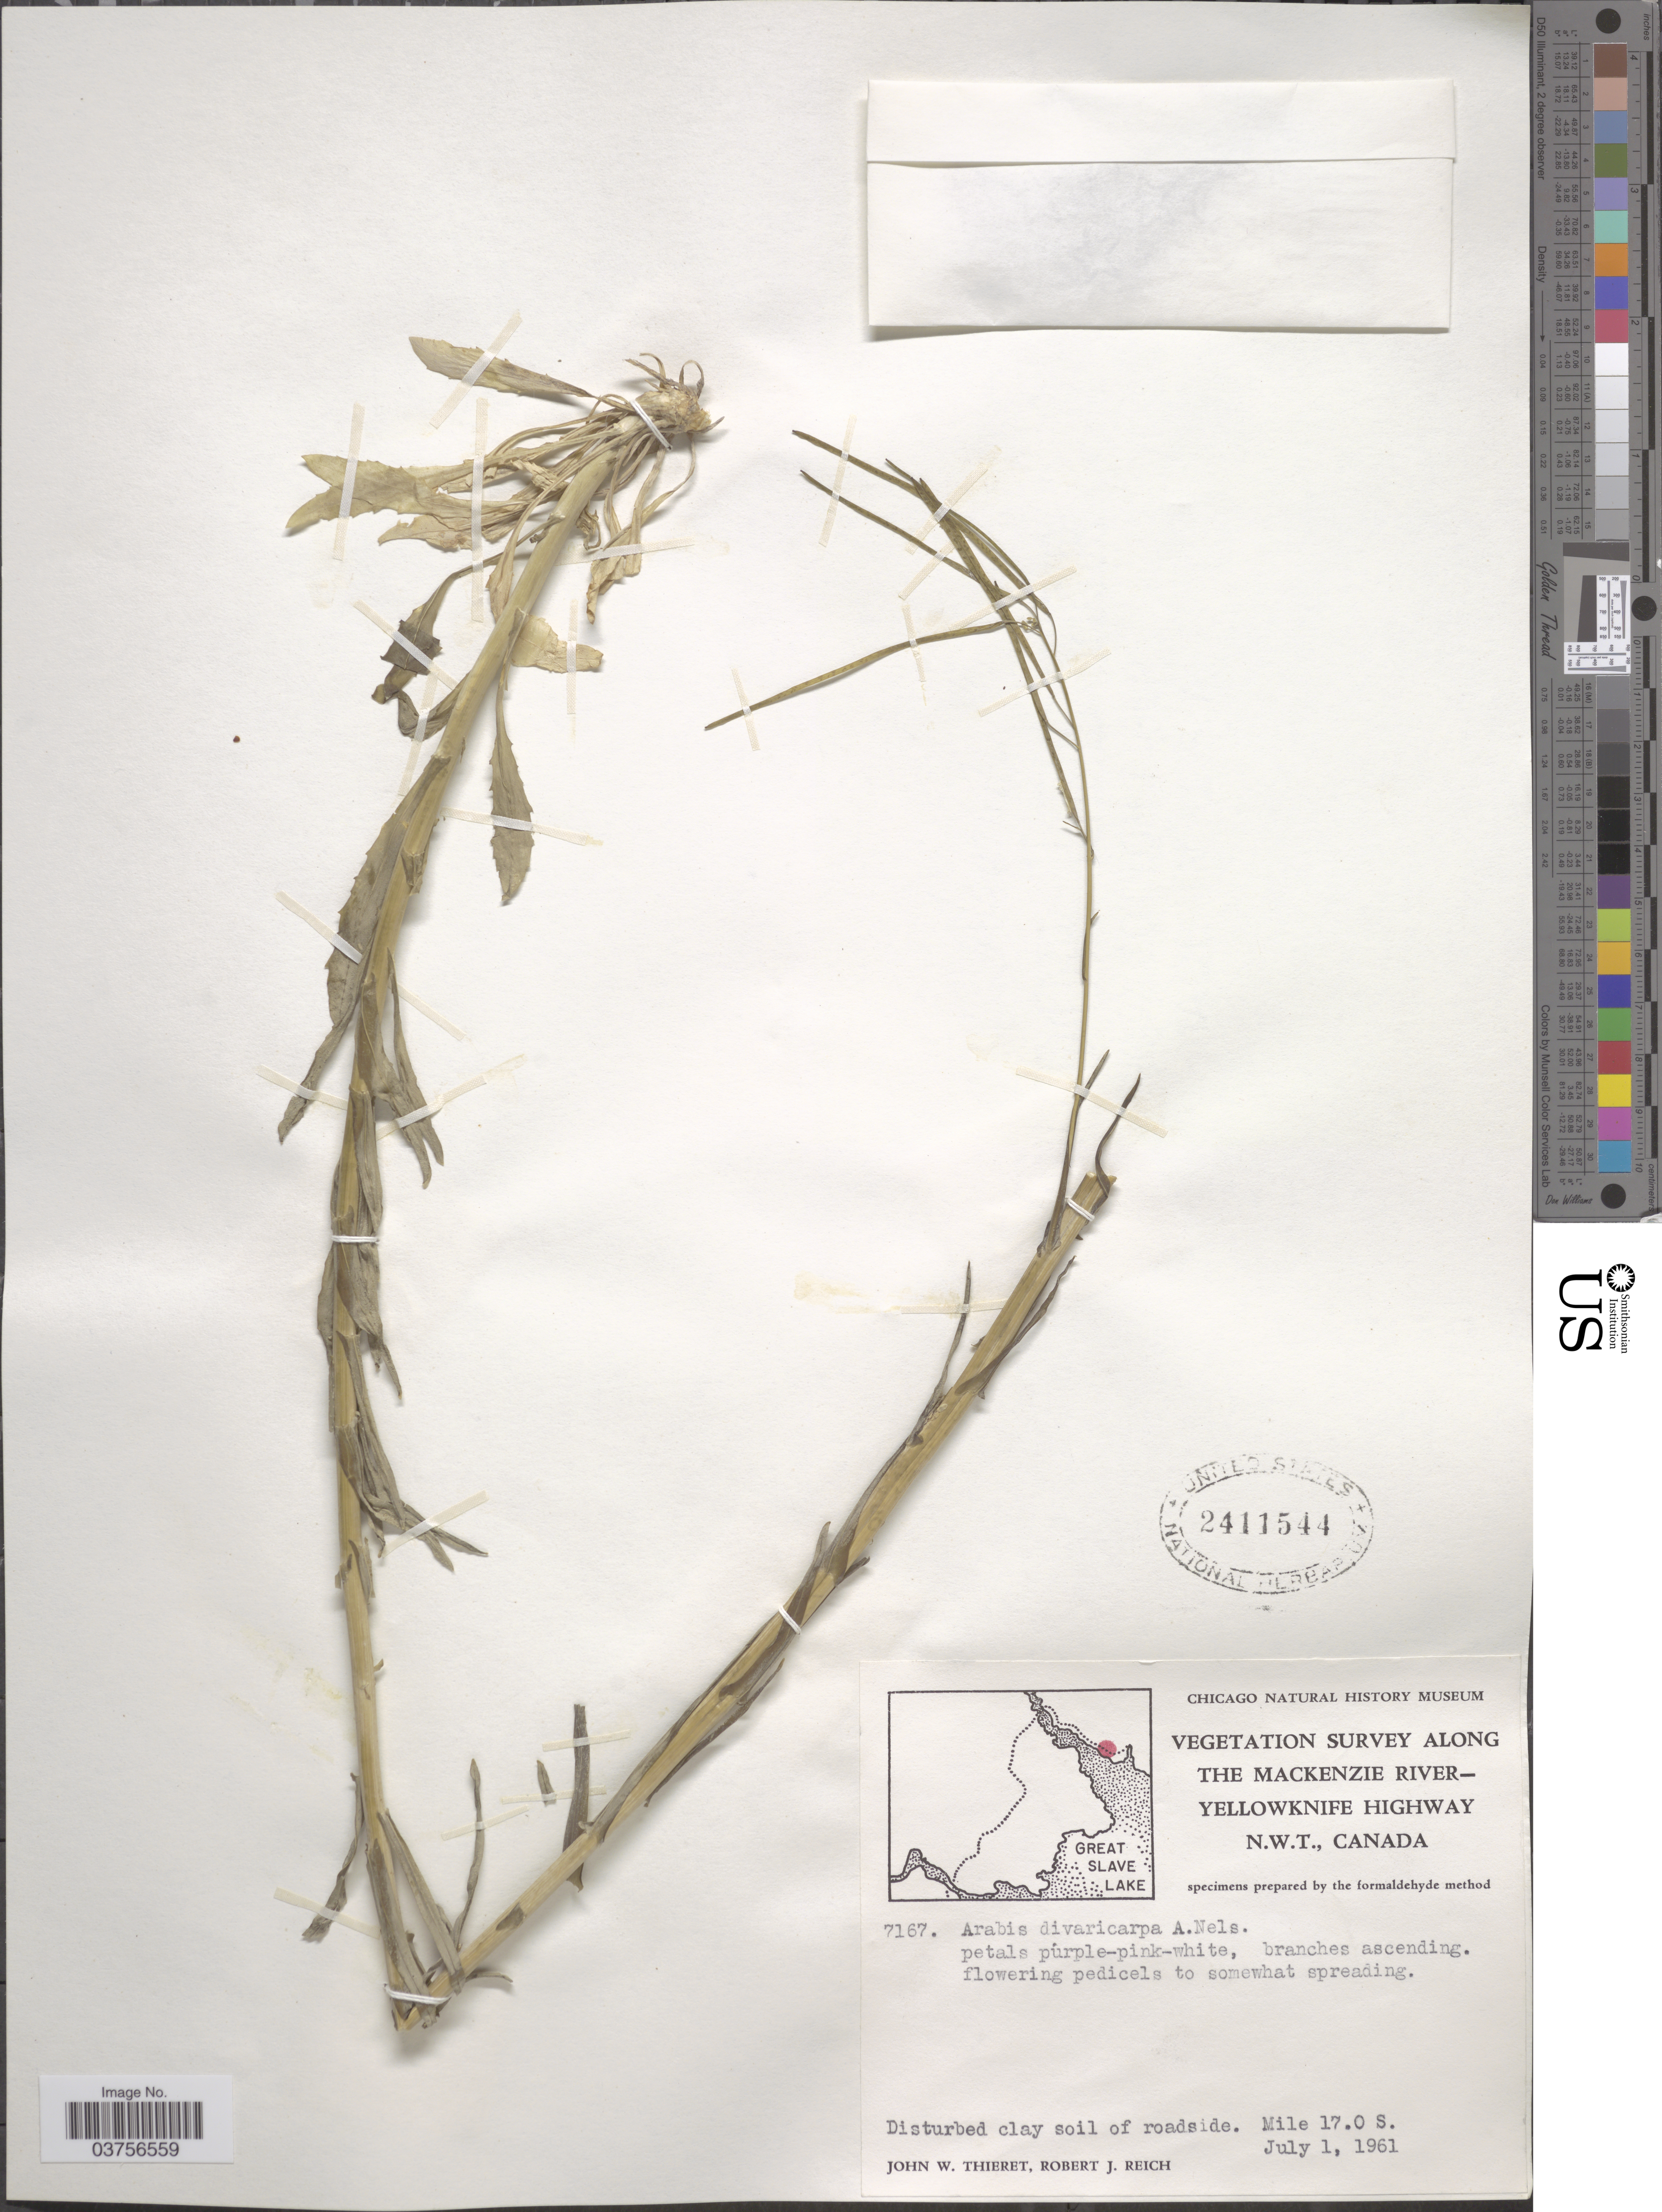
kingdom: Plantae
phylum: Tracheophyta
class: Magnoliopsida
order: Brassicales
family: Brassicaceae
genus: Arabis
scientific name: Arabis divaricarpa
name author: A. Nelson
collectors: J. W. Thieret & R. Reich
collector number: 7167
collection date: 1961-07-01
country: Canada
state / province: Northwest Territories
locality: Along The Mackenzie River - Yellowknife Highway. Mile 17.0 S.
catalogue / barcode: US 2411544